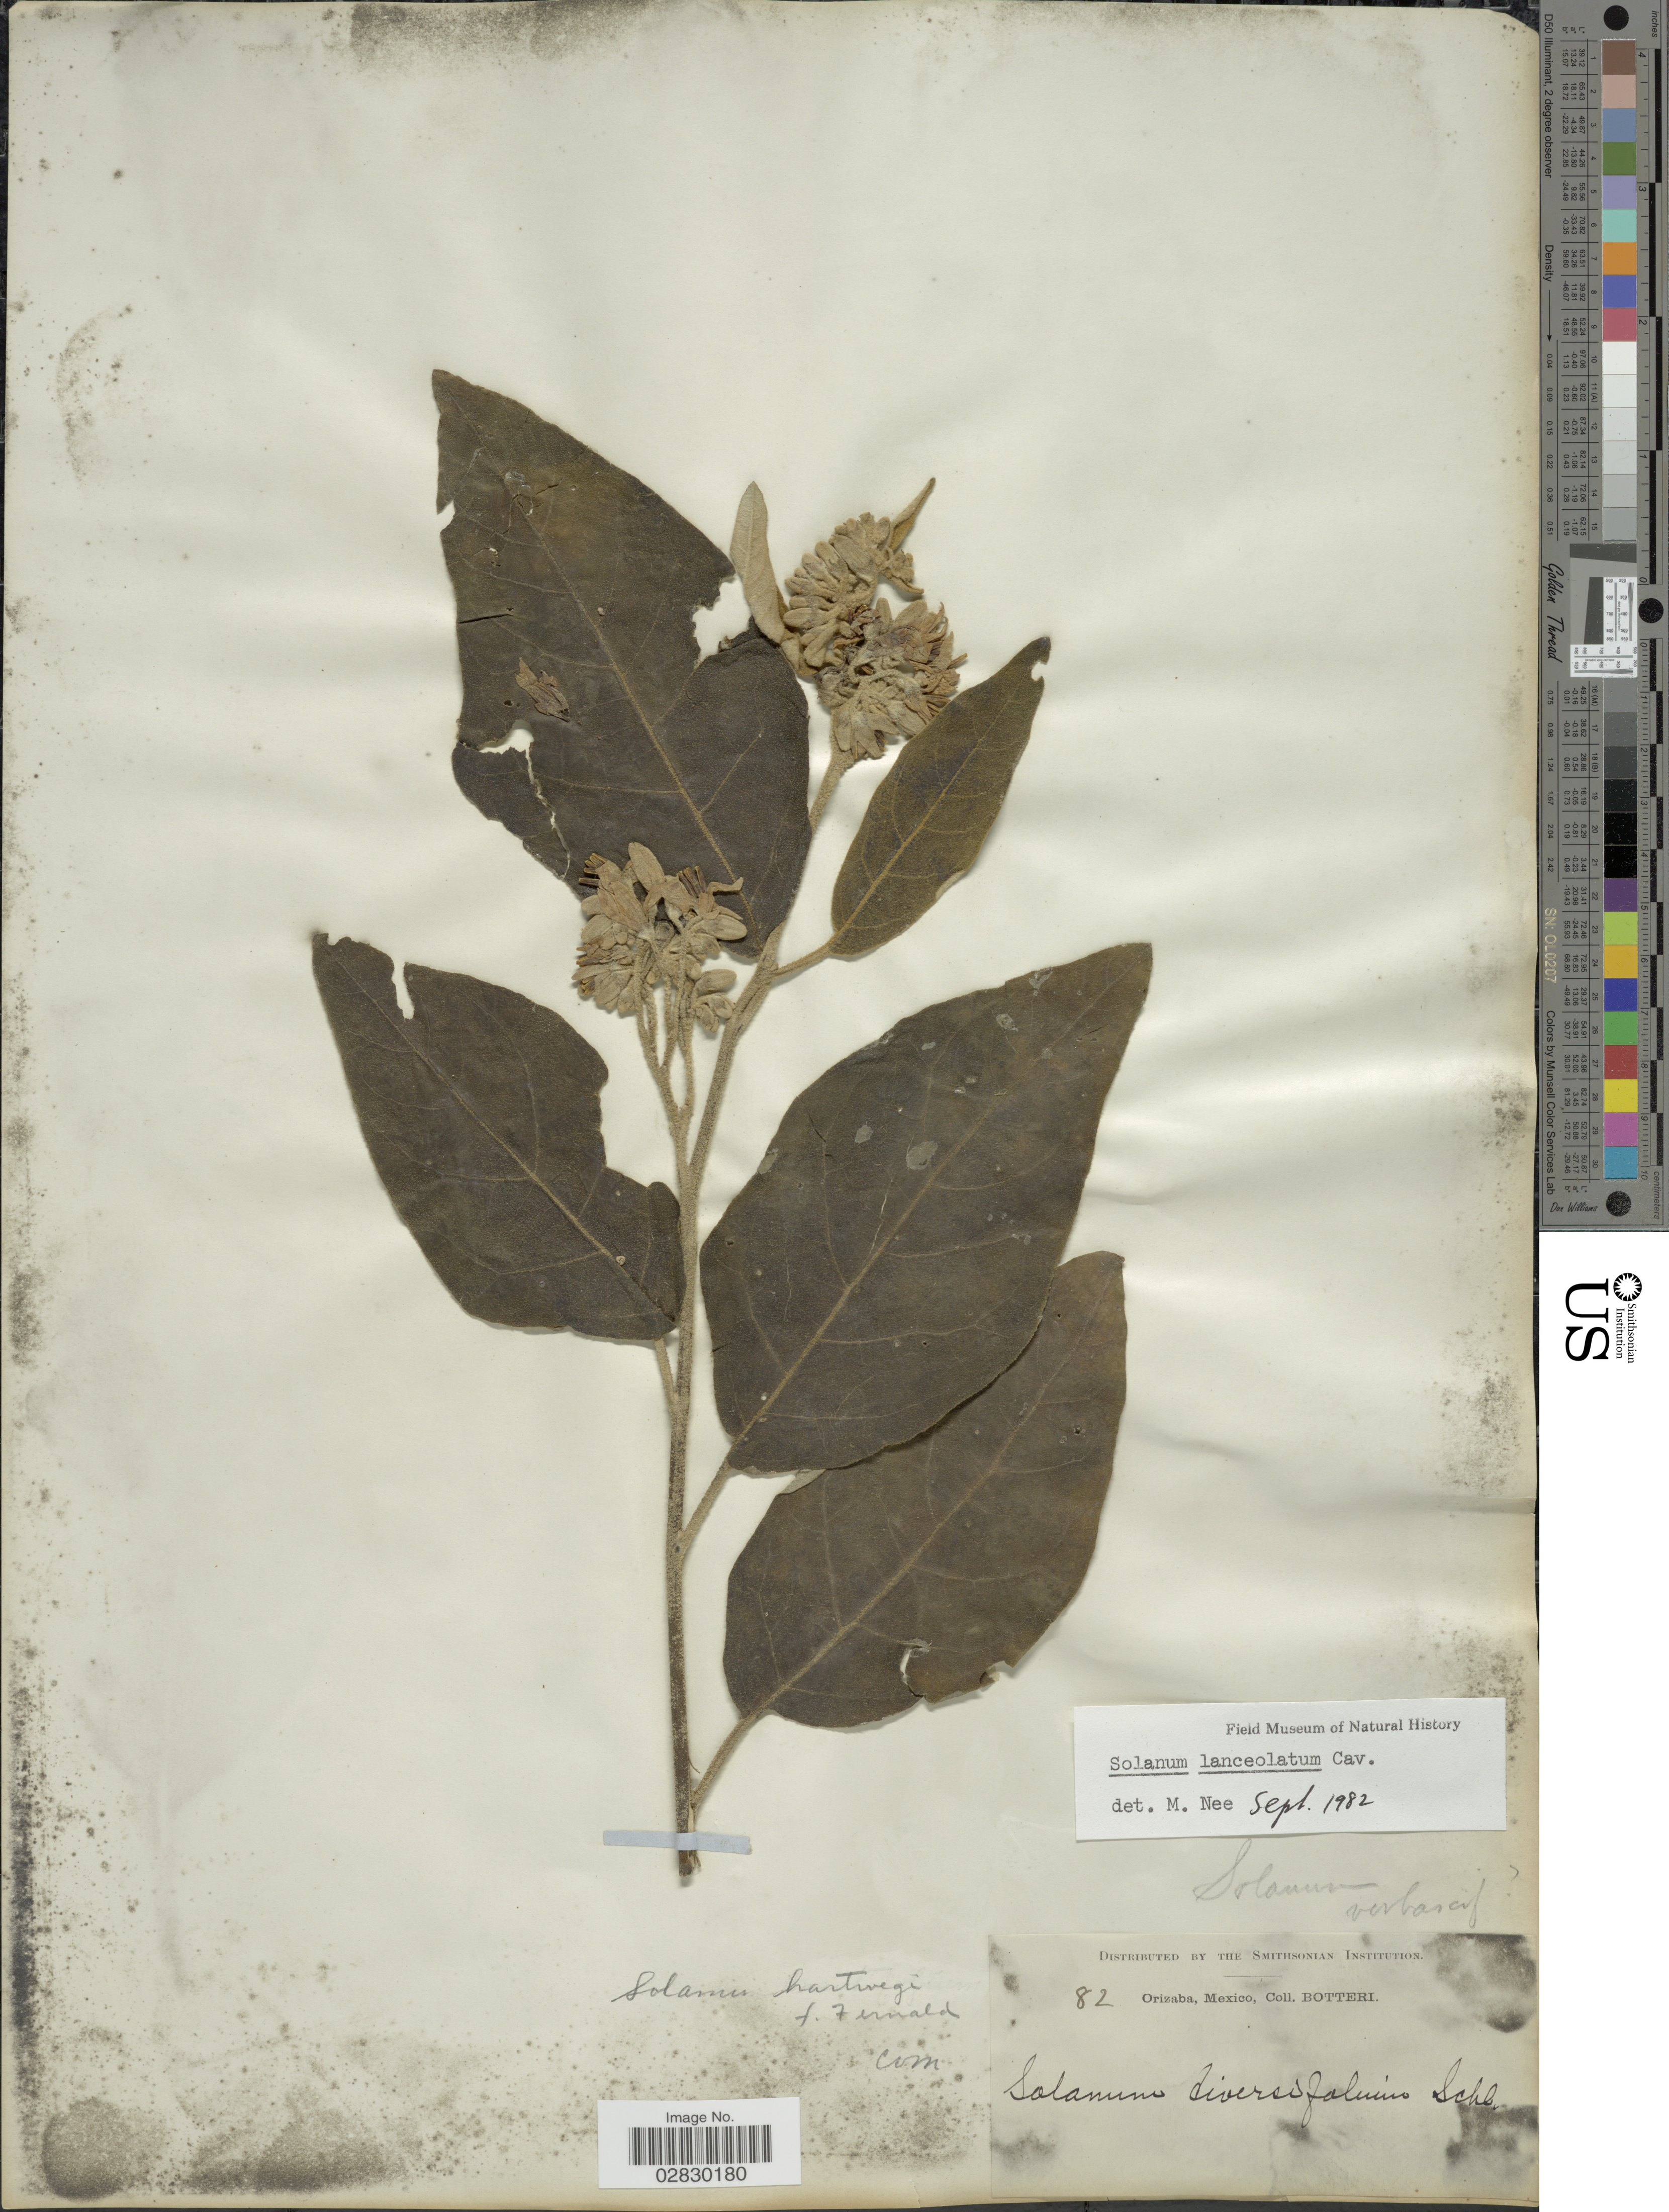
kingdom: Plantae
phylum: Tracheophyta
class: Magnoliopsida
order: Solanales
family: Solanaceae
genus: Solanum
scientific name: Solanum lanceolatum Berthault, nom. illeg.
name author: Berthault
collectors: -. Botteri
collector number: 82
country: Mexico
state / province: Veracruz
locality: Orizaba.